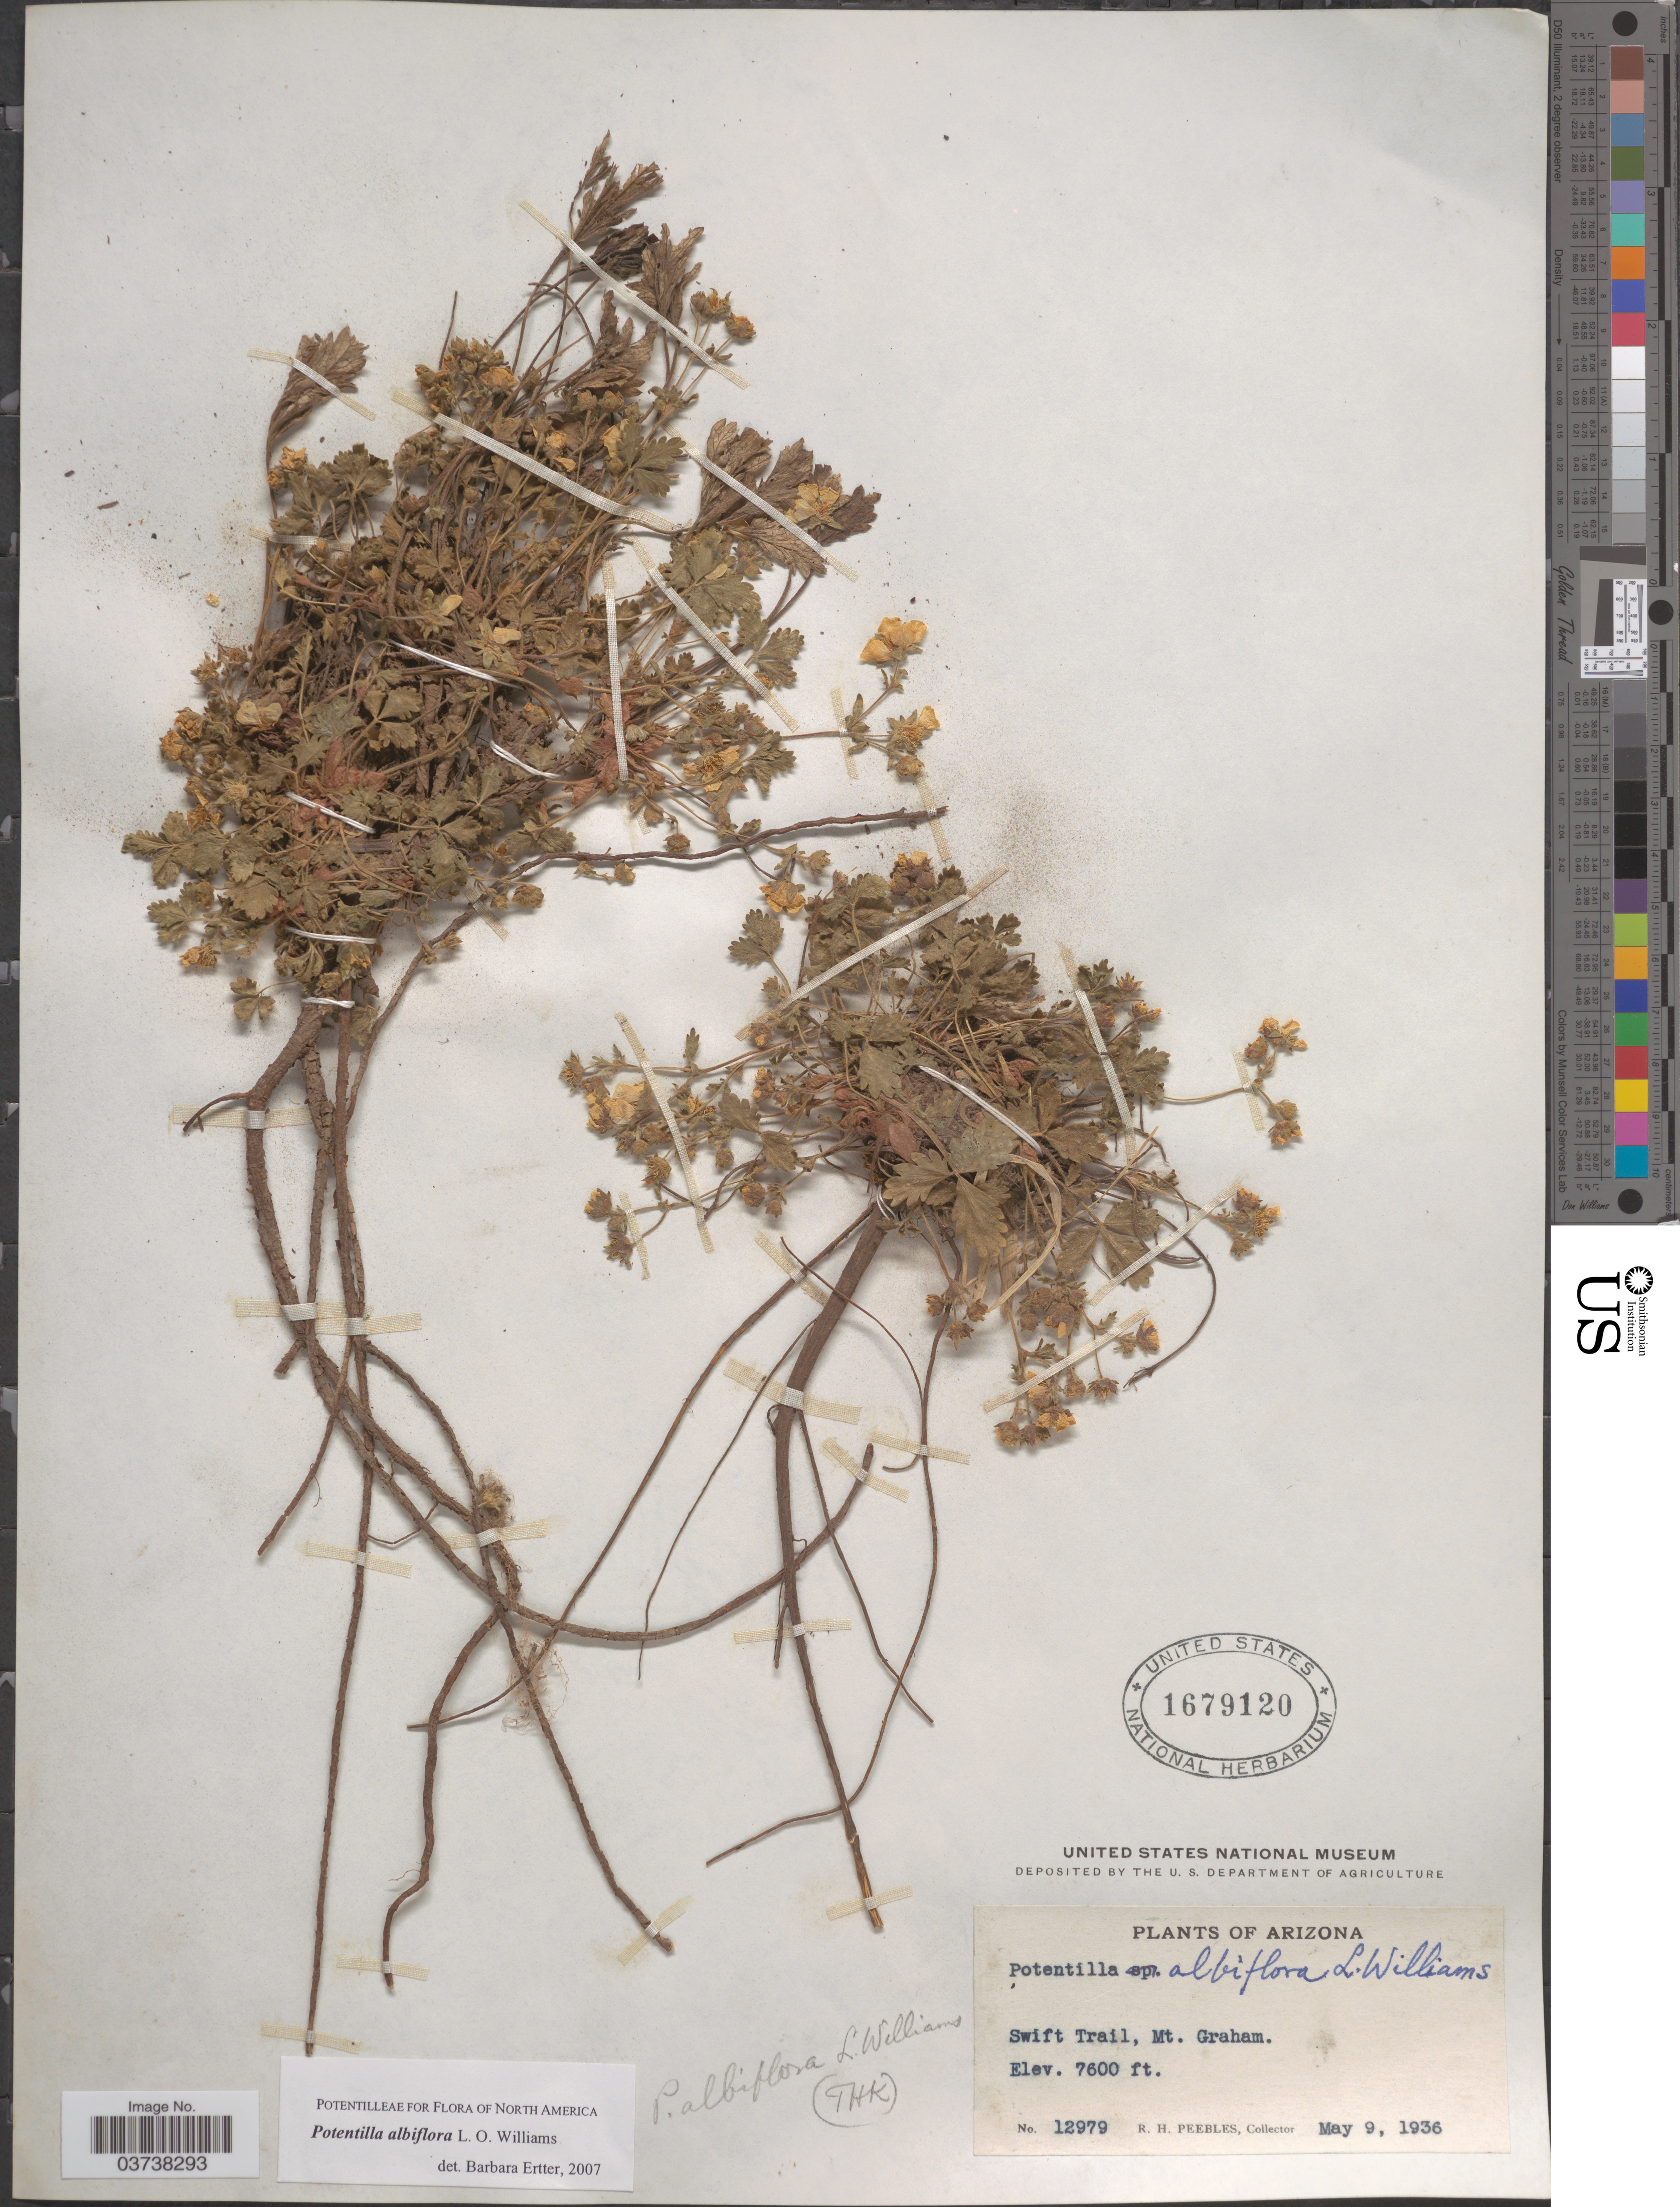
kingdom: Plantae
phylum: Tracheophyta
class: Magnoliopsida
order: Rosales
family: Rosaceae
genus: Potentilla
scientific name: Potentilla albiflora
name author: L.O. Williams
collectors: R. H. Peebles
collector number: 12979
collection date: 1936-05-09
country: United States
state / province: Arizona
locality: Swift Trail, Mt. Graham.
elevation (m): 2316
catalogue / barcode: US 1679120